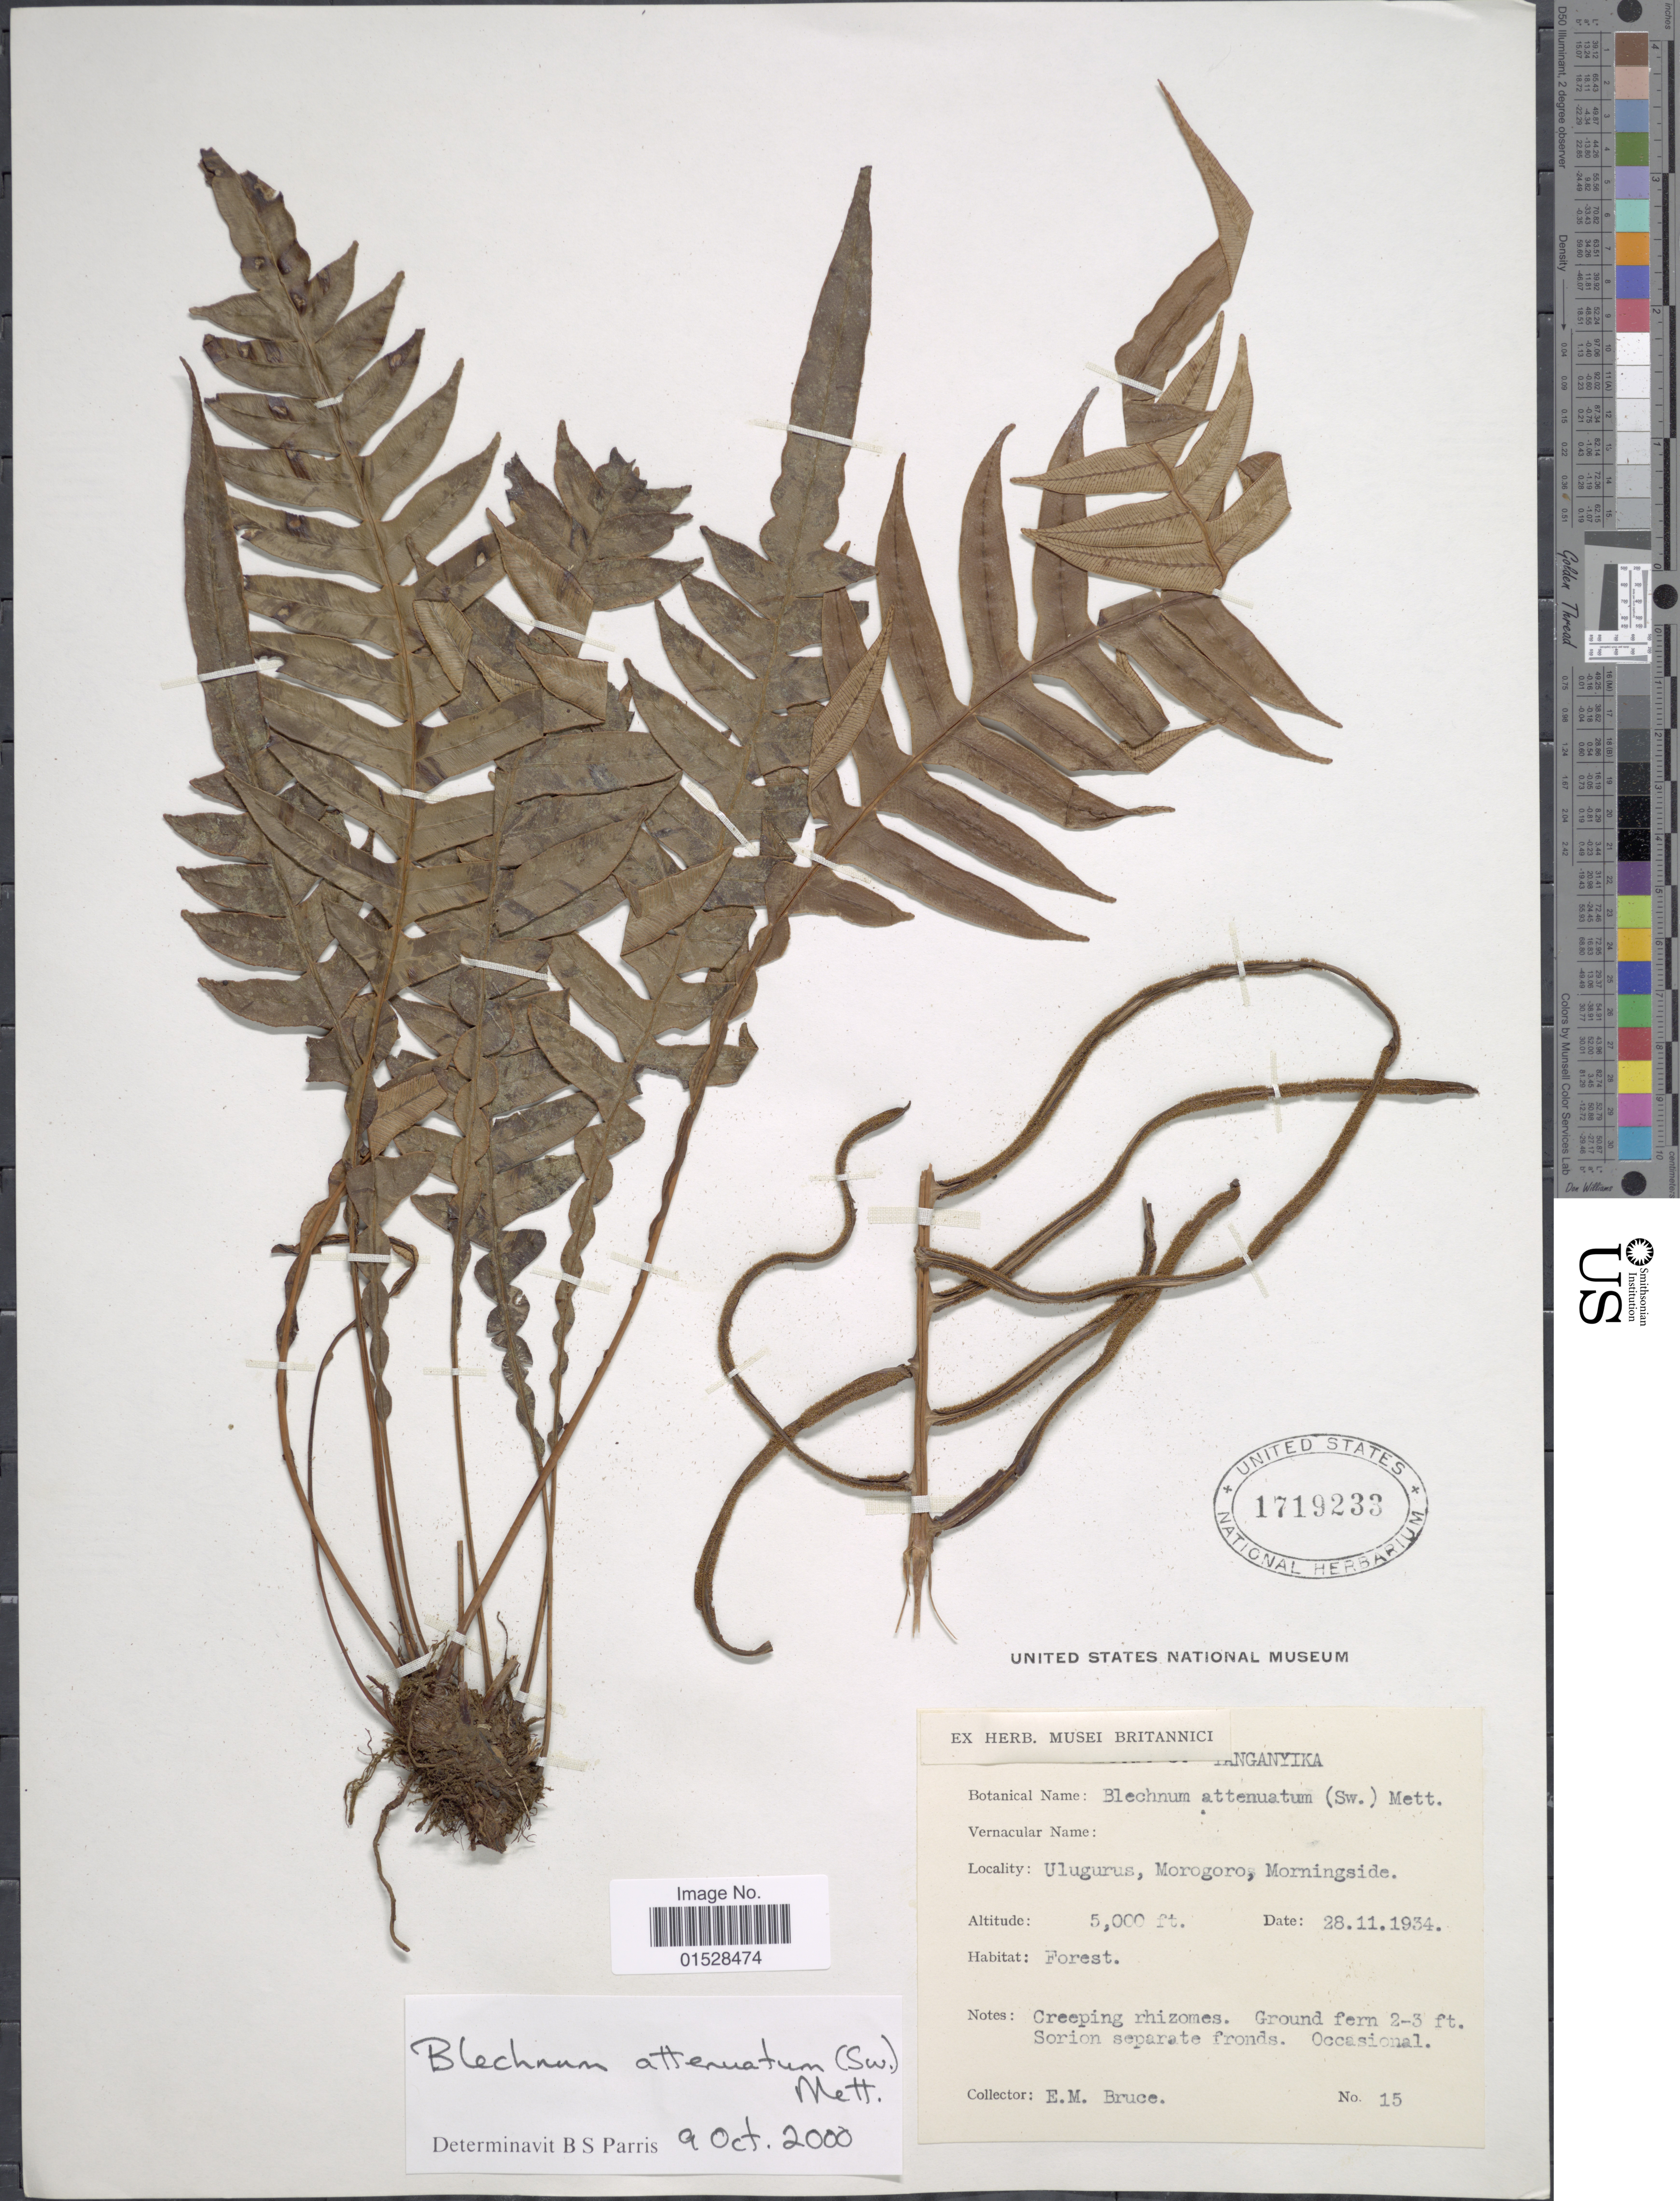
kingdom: Plantae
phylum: Tracheophyta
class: Polypodiopsida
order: Polypodiales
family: Blechnaceae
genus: Blechnum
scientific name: Blechnum attenuatum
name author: (Sw.) Mett.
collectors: E. Bruce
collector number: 15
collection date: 1934-11-28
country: Tanzania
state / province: Morogoro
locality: Tanganyika, Ulugurus, Morningside.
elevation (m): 1524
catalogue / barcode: US 1719233